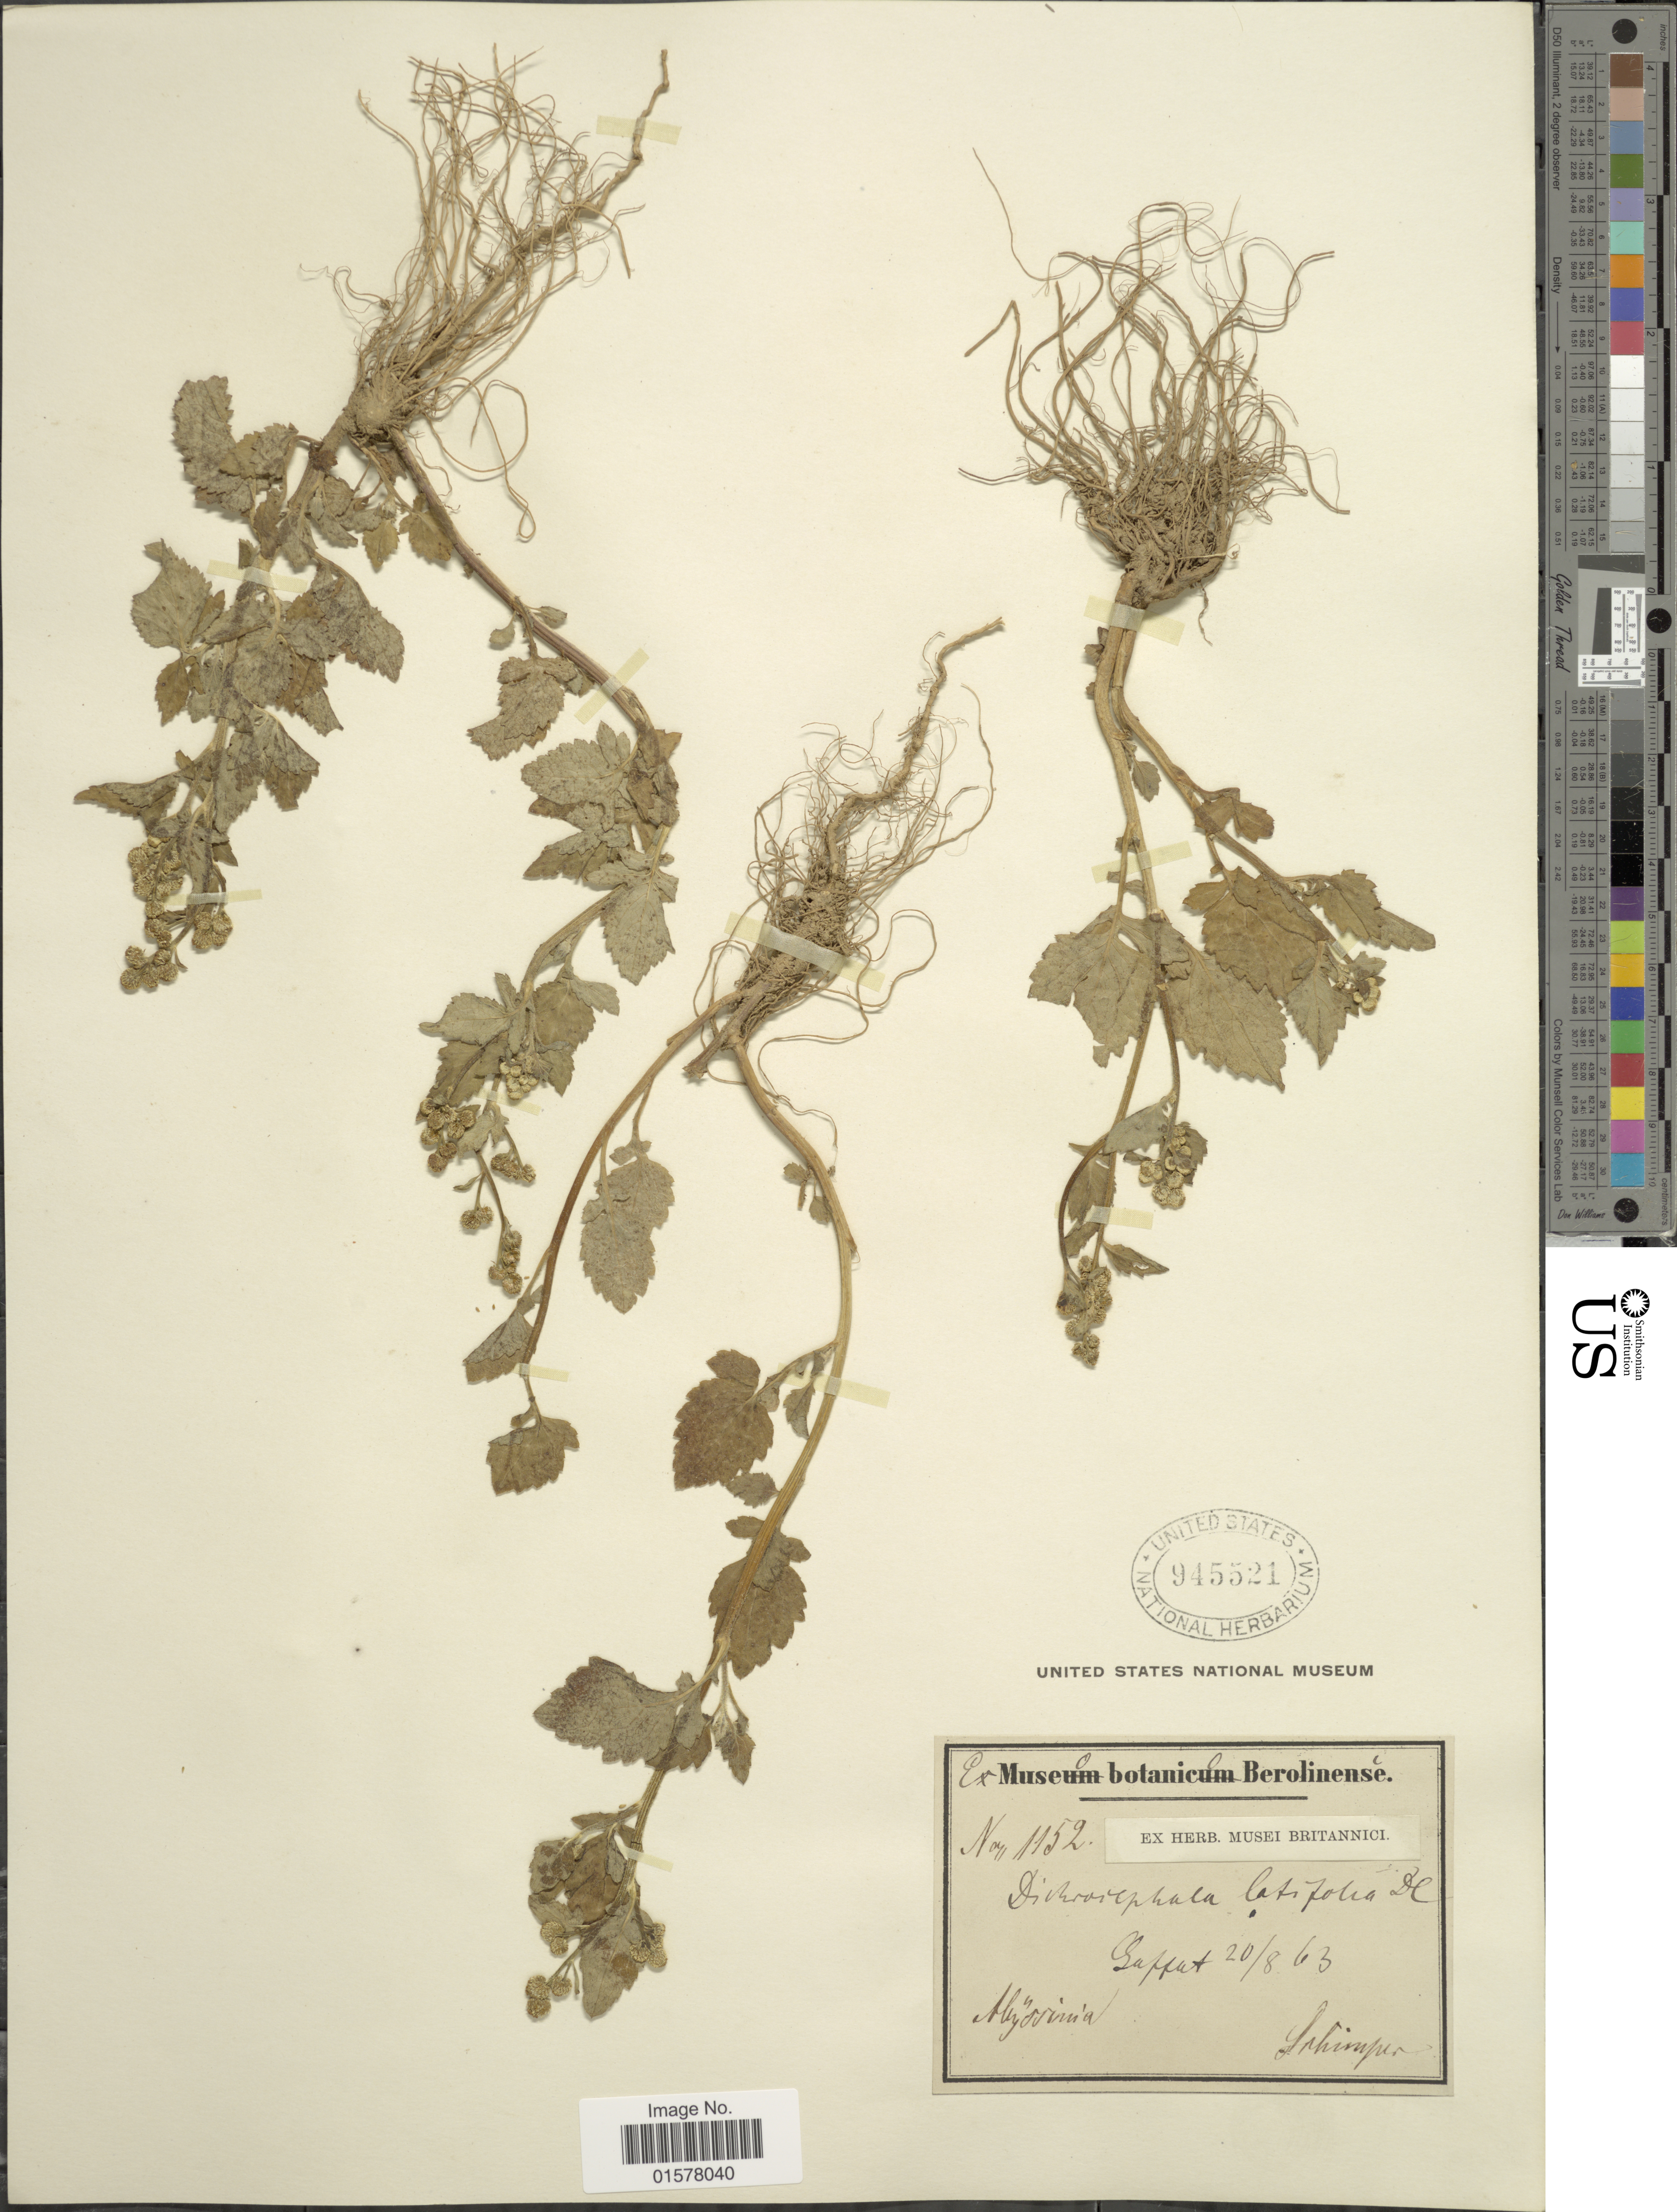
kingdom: Plantae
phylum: Tracheophyta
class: Magnoliopsida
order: Asterales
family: Asteraceae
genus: Dichrocephala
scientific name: Dichrocephala integrifolia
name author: (L. f.) Kuntze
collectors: -. Schimper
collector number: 1152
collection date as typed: Transcribed d/m/y: 20/8/63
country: Ethiopia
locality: Gafflat [interpreted]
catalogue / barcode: US 945521